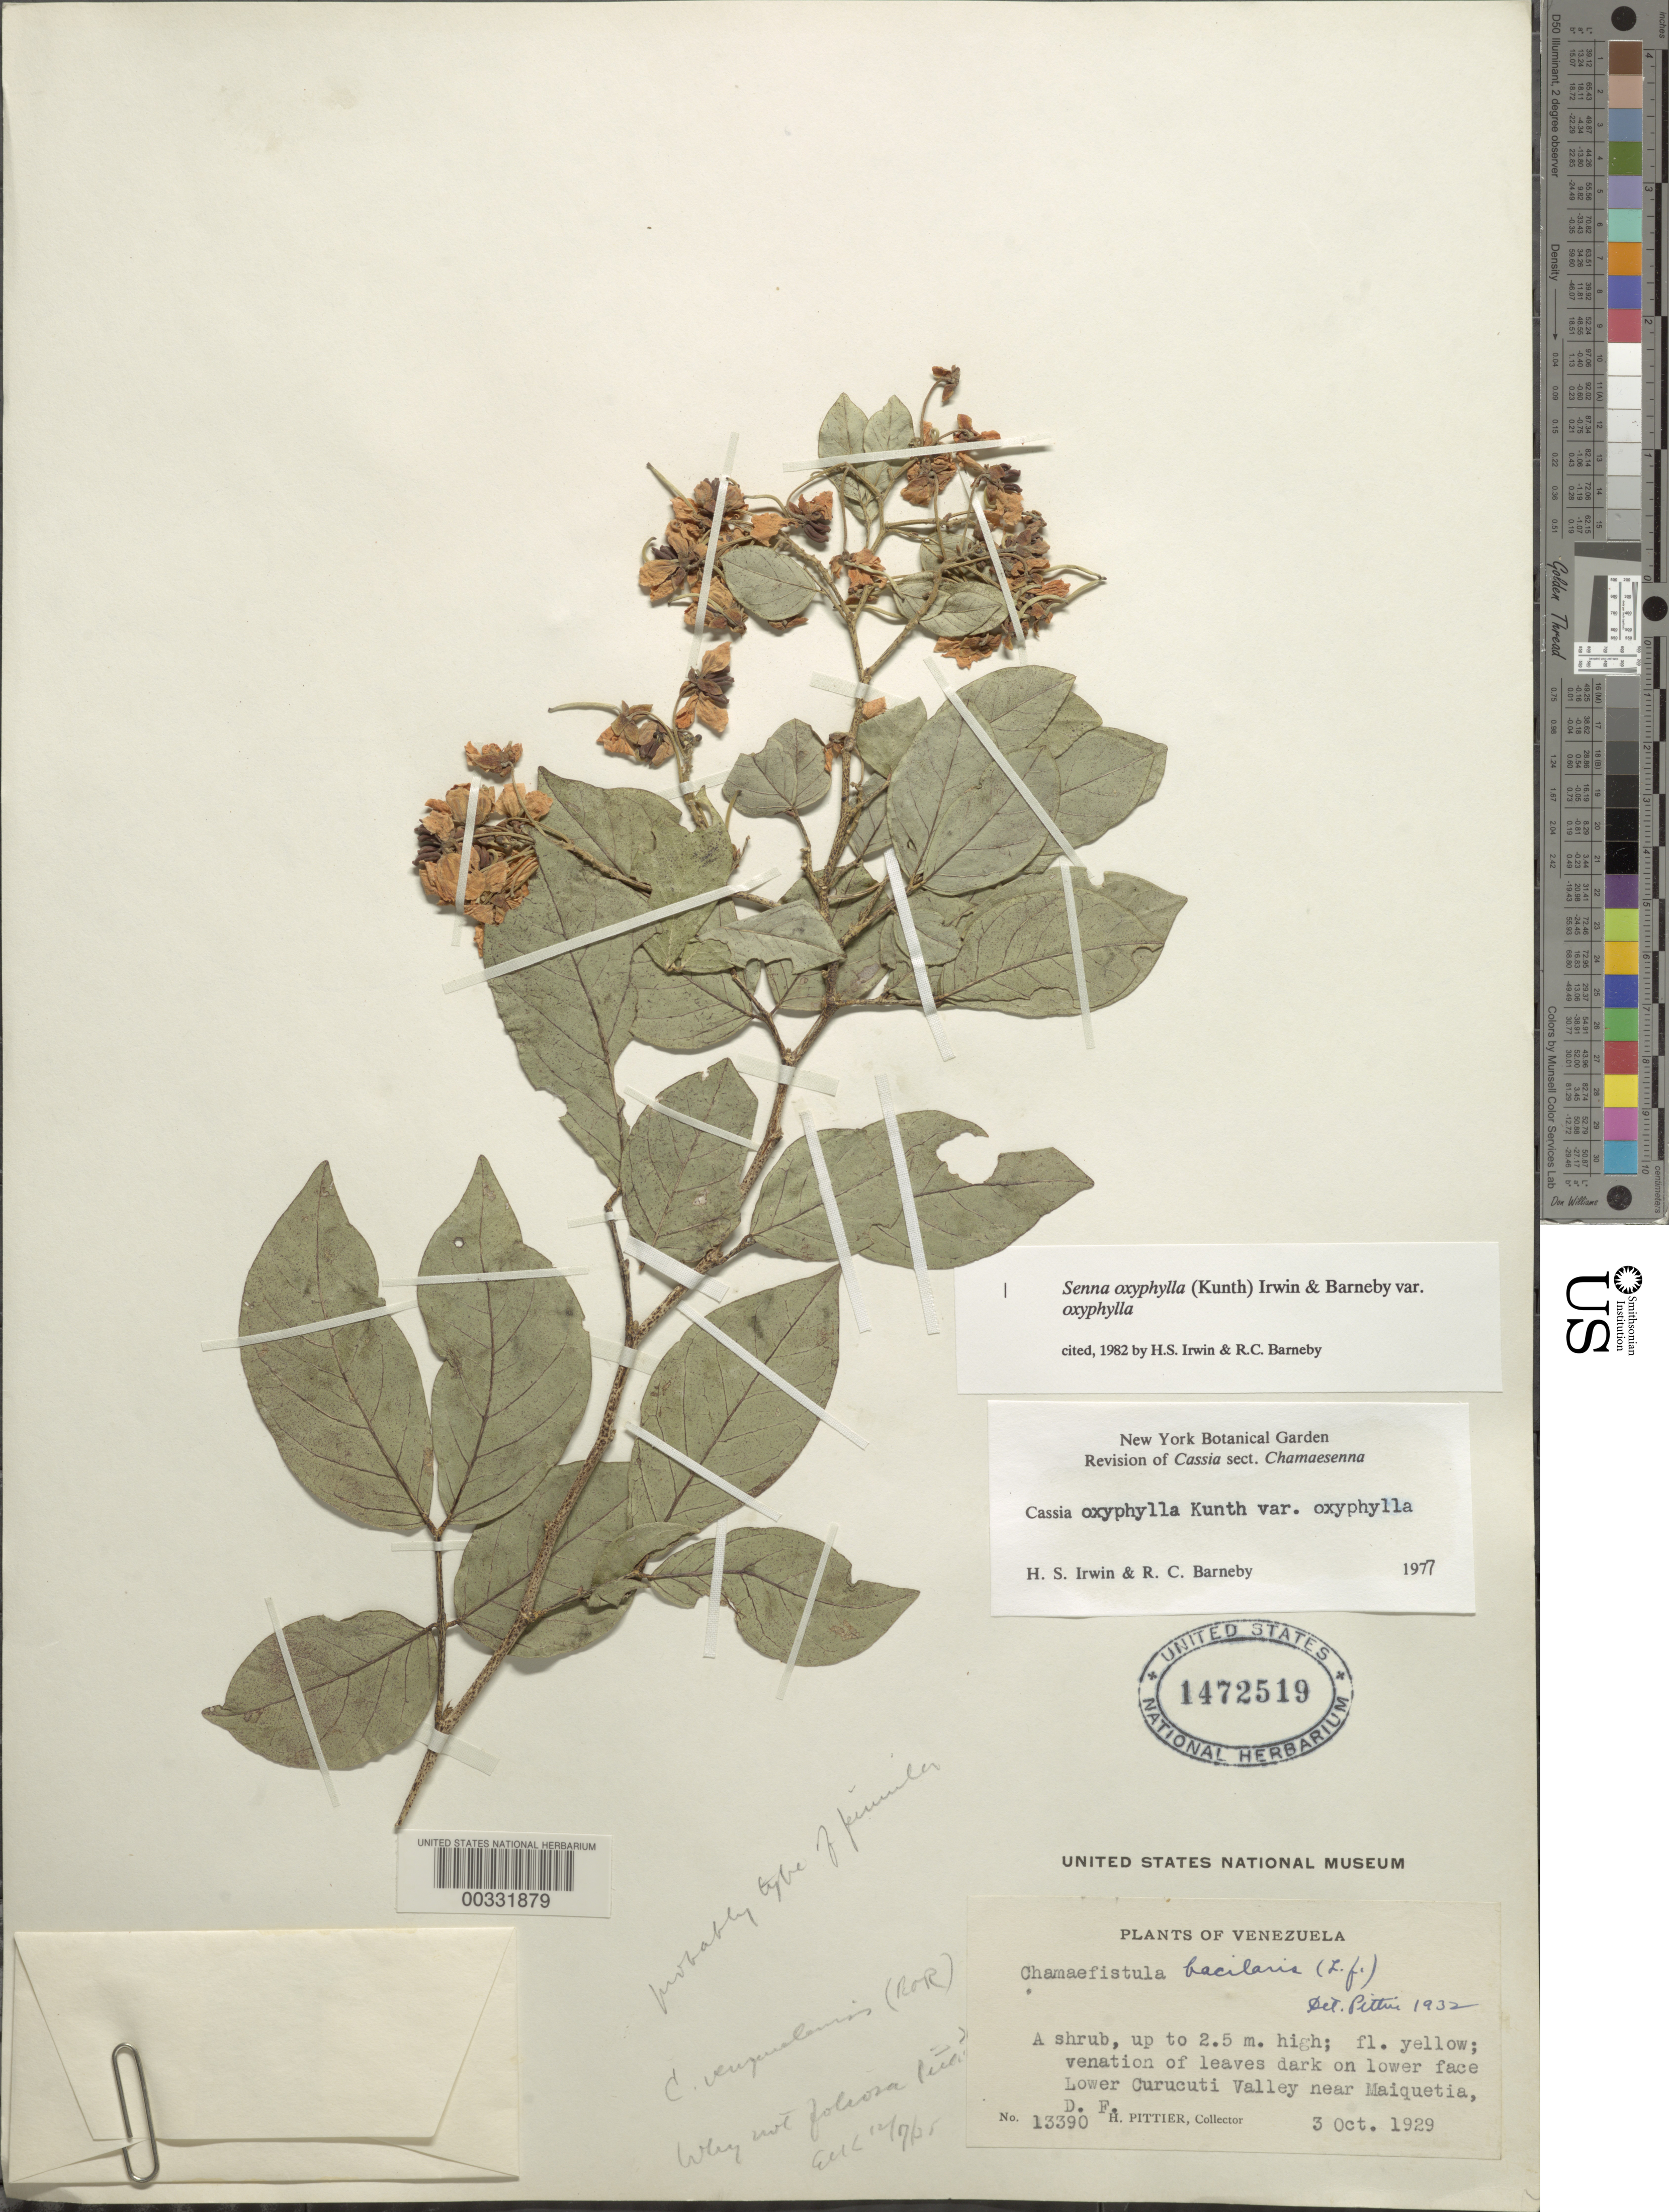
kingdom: Plantae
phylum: Tracheophyta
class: Magnoliopsida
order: Fabales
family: Fabaceae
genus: Senna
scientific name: Senna oxyphylla var. oxyphylla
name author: (Kunth) H.S. Irwin & Barneby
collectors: H. F. Pittier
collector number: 13390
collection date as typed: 03 Oct 1929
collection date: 1929-10-03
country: Venezuela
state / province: Distrito Federal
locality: Lower curucuti valley near maiquetia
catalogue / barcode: US 1472519